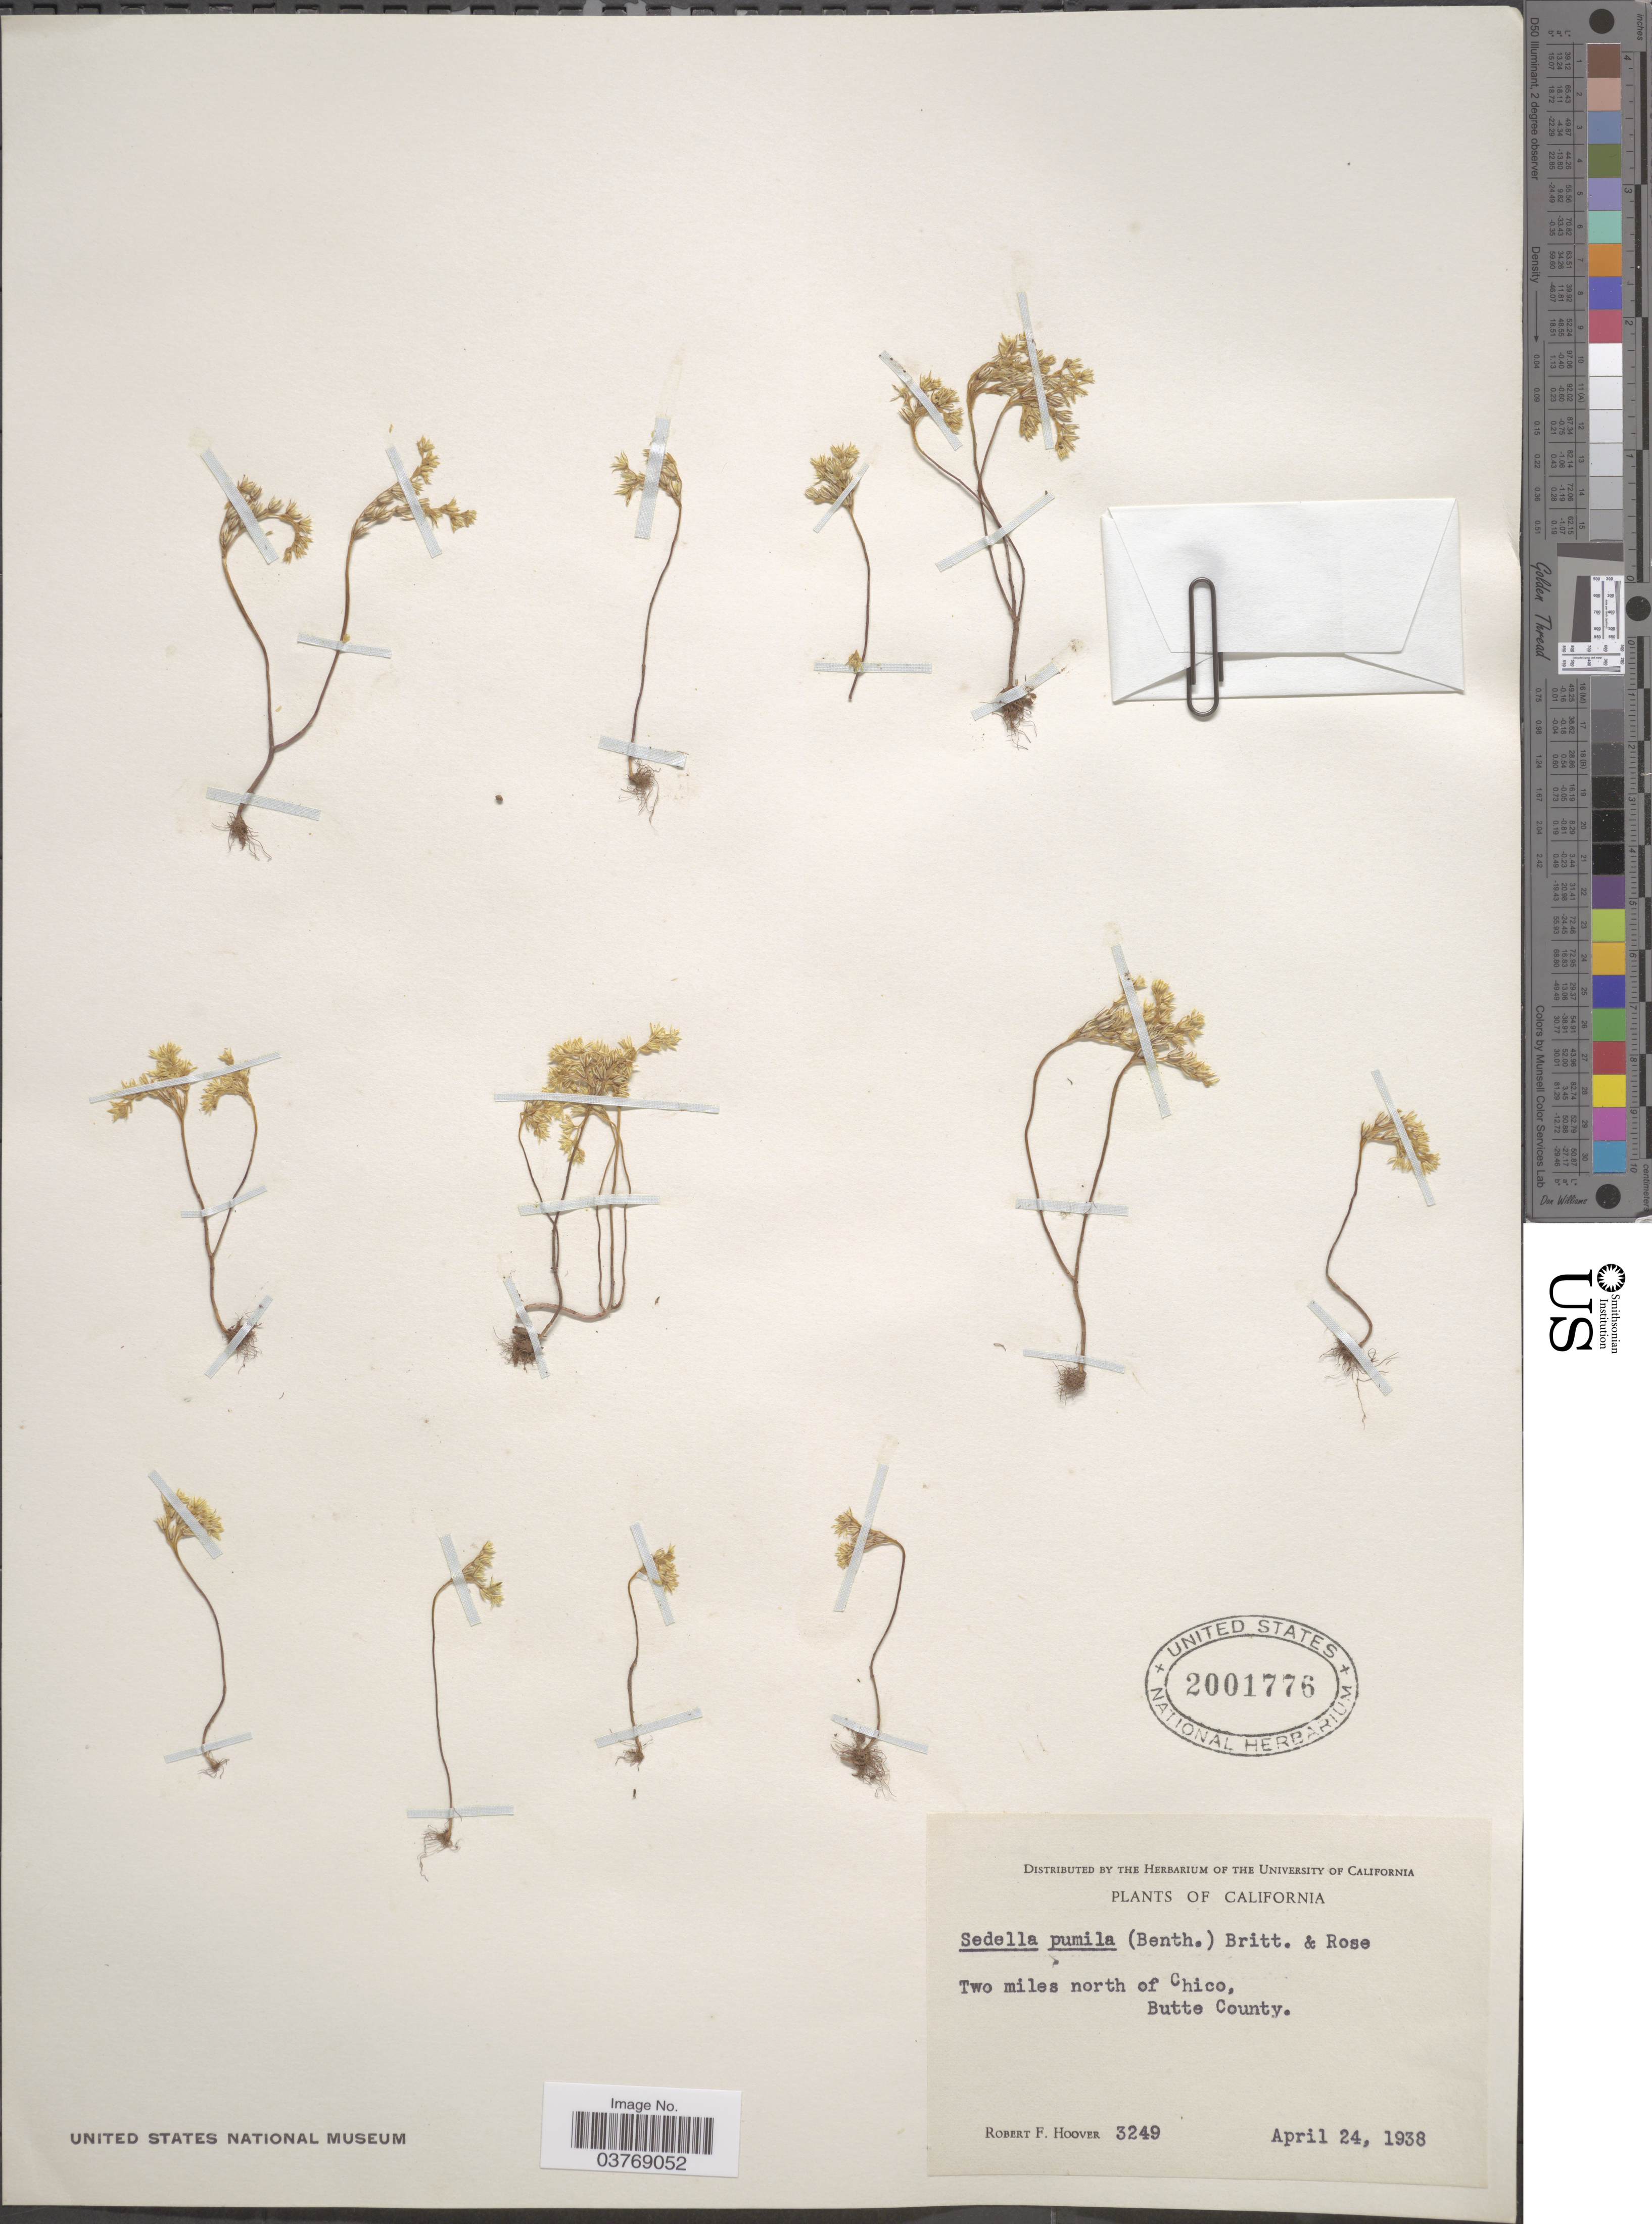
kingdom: Plantae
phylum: Tracheophyta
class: Magnoliopsida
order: Saxifragales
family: Crassulaceae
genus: Sedella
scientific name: Sedella pumila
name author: (Benth.) Britton & Rose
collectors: R. F. Hoover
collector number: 3249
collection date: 1938-04-24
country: United States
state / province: California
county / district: Butte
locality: Two miles north of Chico, Butte County.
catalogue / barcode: US 2001776